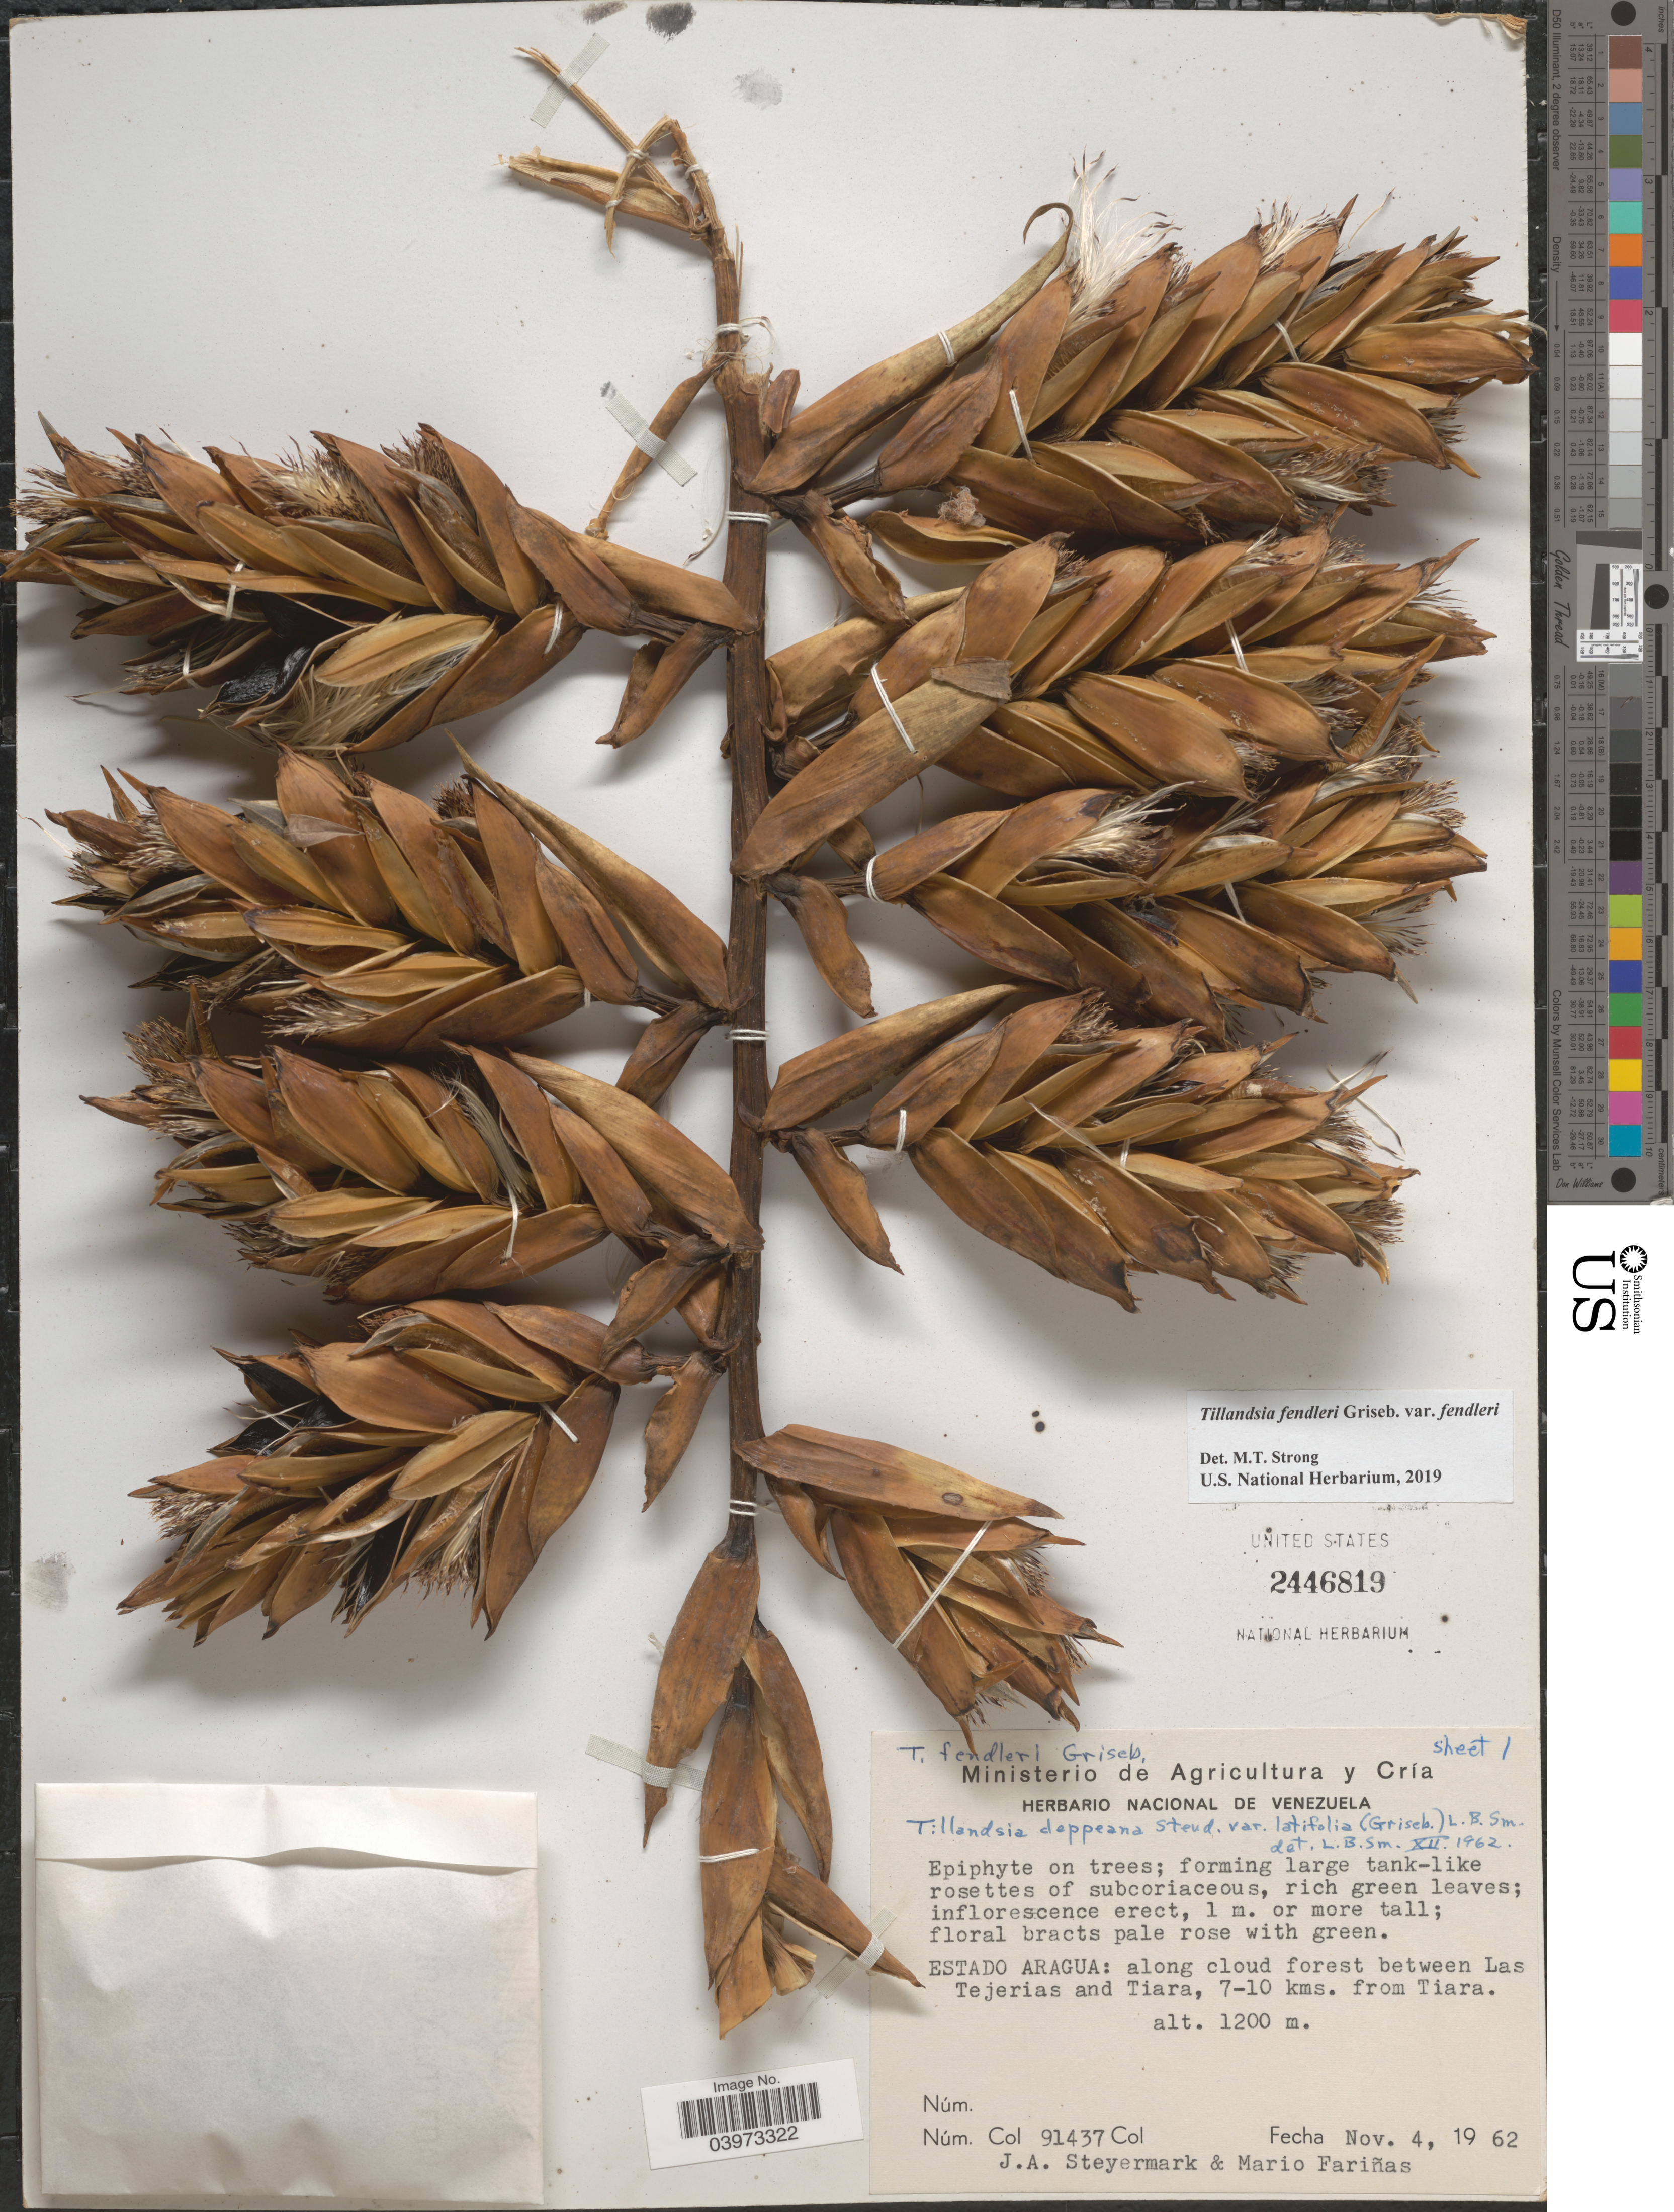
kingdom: Plantae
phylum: Tracheophyta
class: Liliopsida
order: Poales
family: Bromeliaceae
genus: Tillandsia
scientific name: Tillandsia fendleri var. fendleri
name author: Griseb.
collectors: J. Steyermark & M. Fariñas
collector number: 91437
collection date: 1962-11-04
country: Venezuela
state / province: Aragua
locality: Along cloud forest between Las Tejerias and Tiara, 7-10 kms. from Tiara.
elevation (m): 1200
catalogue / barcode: US 2446819